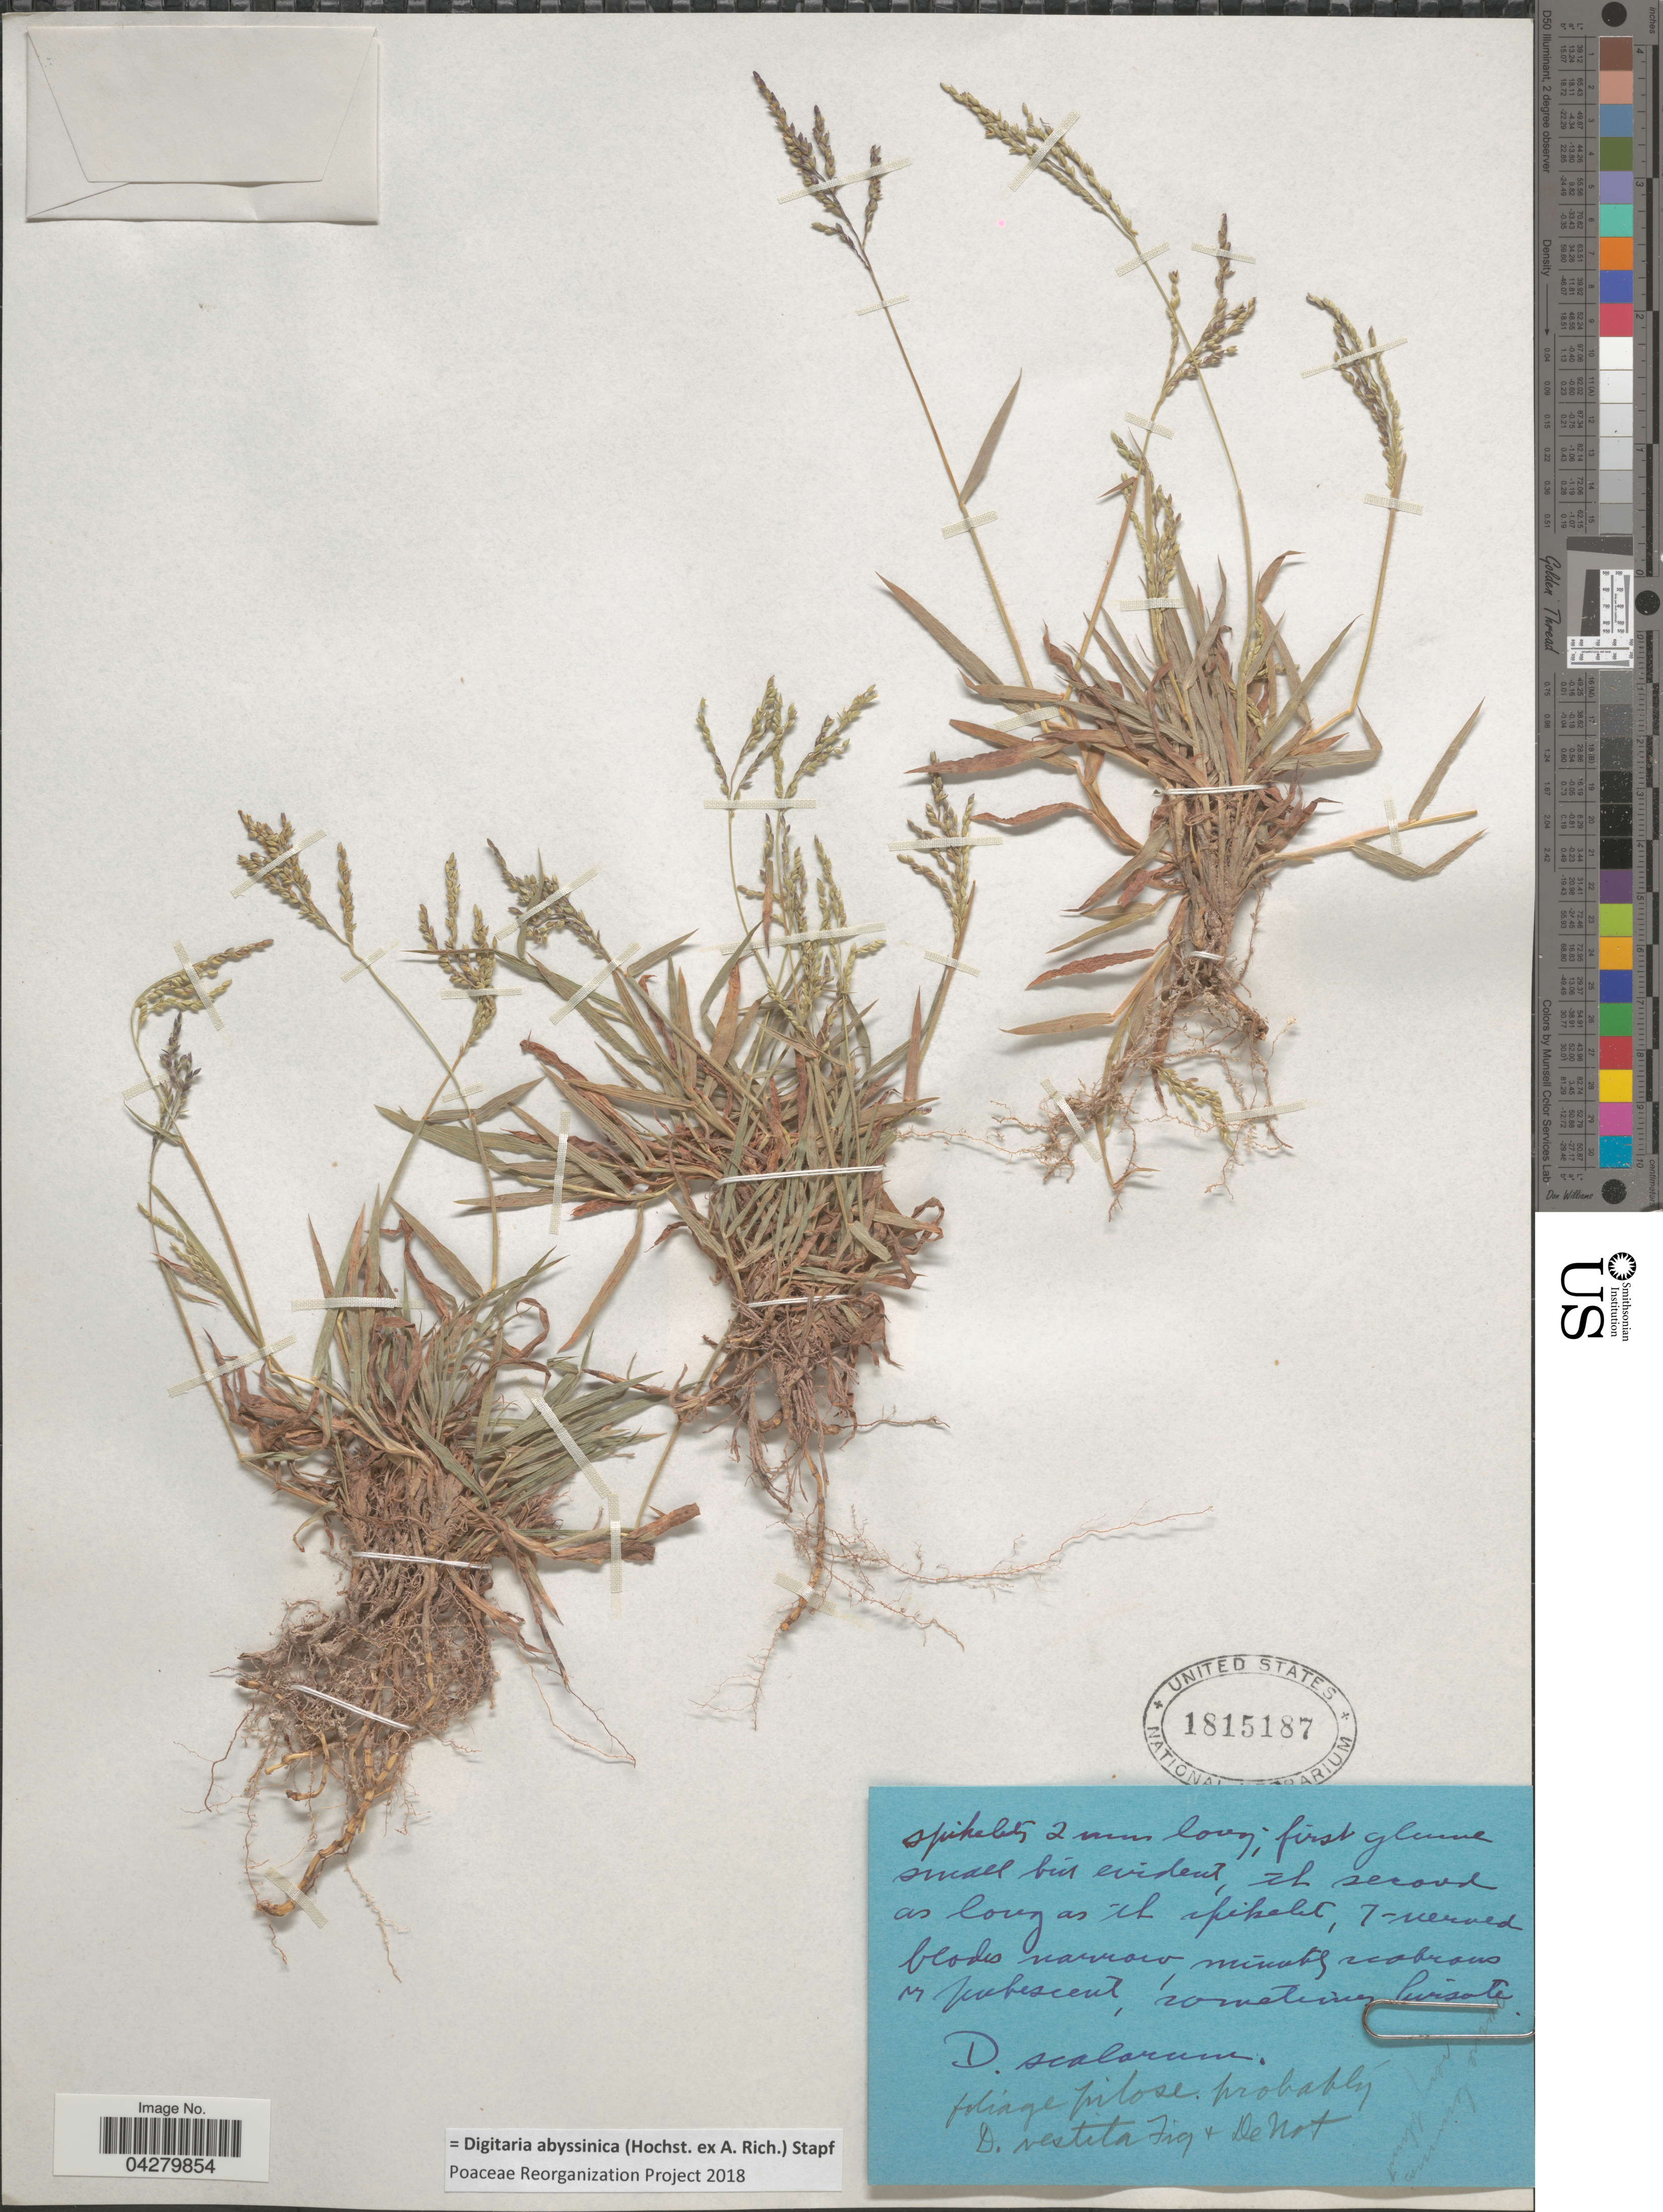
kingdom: Plantae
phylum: Tracheophyta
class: Liliopsida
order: Poales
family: Poaceae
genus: Digitaria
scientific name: Digitaria abyssinica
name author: (Hochst. ex Rich.) Stapf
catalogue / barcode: US 1815187